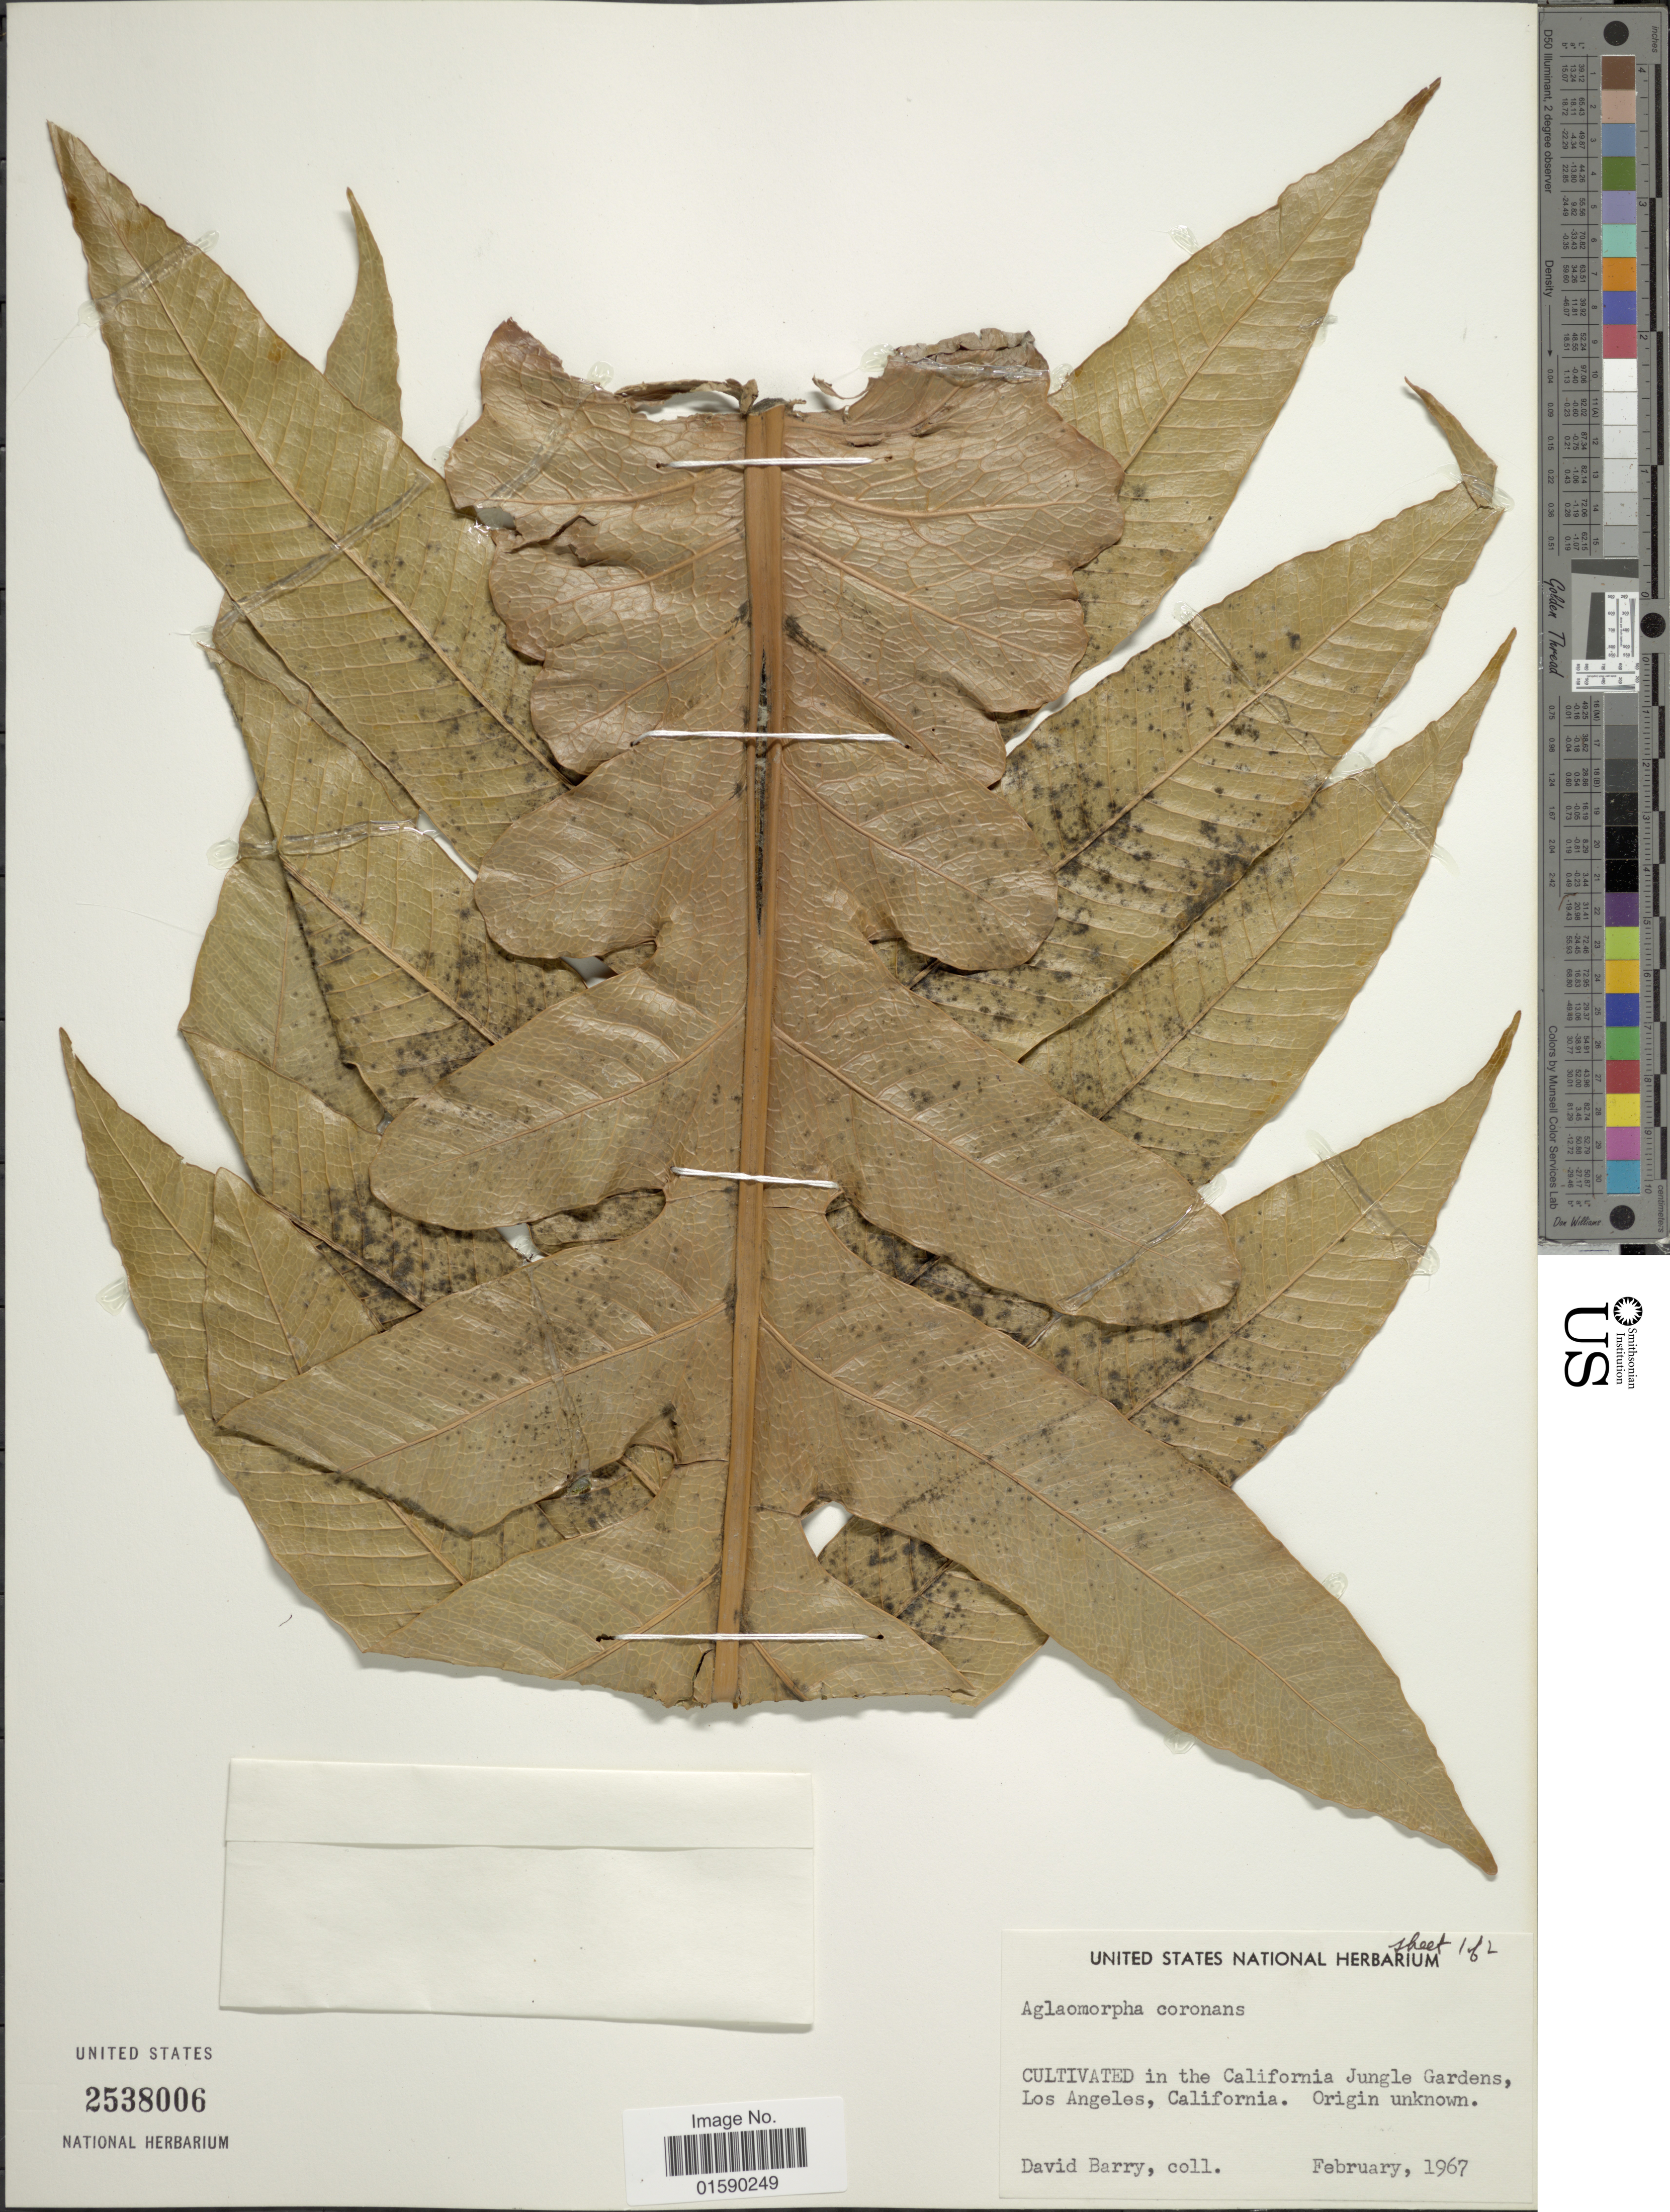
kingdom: Plantae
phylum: Tracheophyta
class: Polypodiopsida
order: Polypodiales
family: Polypodiaceae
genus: Aglaomorpha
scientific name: Aglaomorpha coronans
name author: (Wall. ex Mett.) Copel.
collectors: D. Barry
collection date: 1967-02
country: United States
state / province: California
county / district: Los Angeles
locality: In California Jungle Gardens, Los Angeles, California.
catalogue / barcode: US 2538006